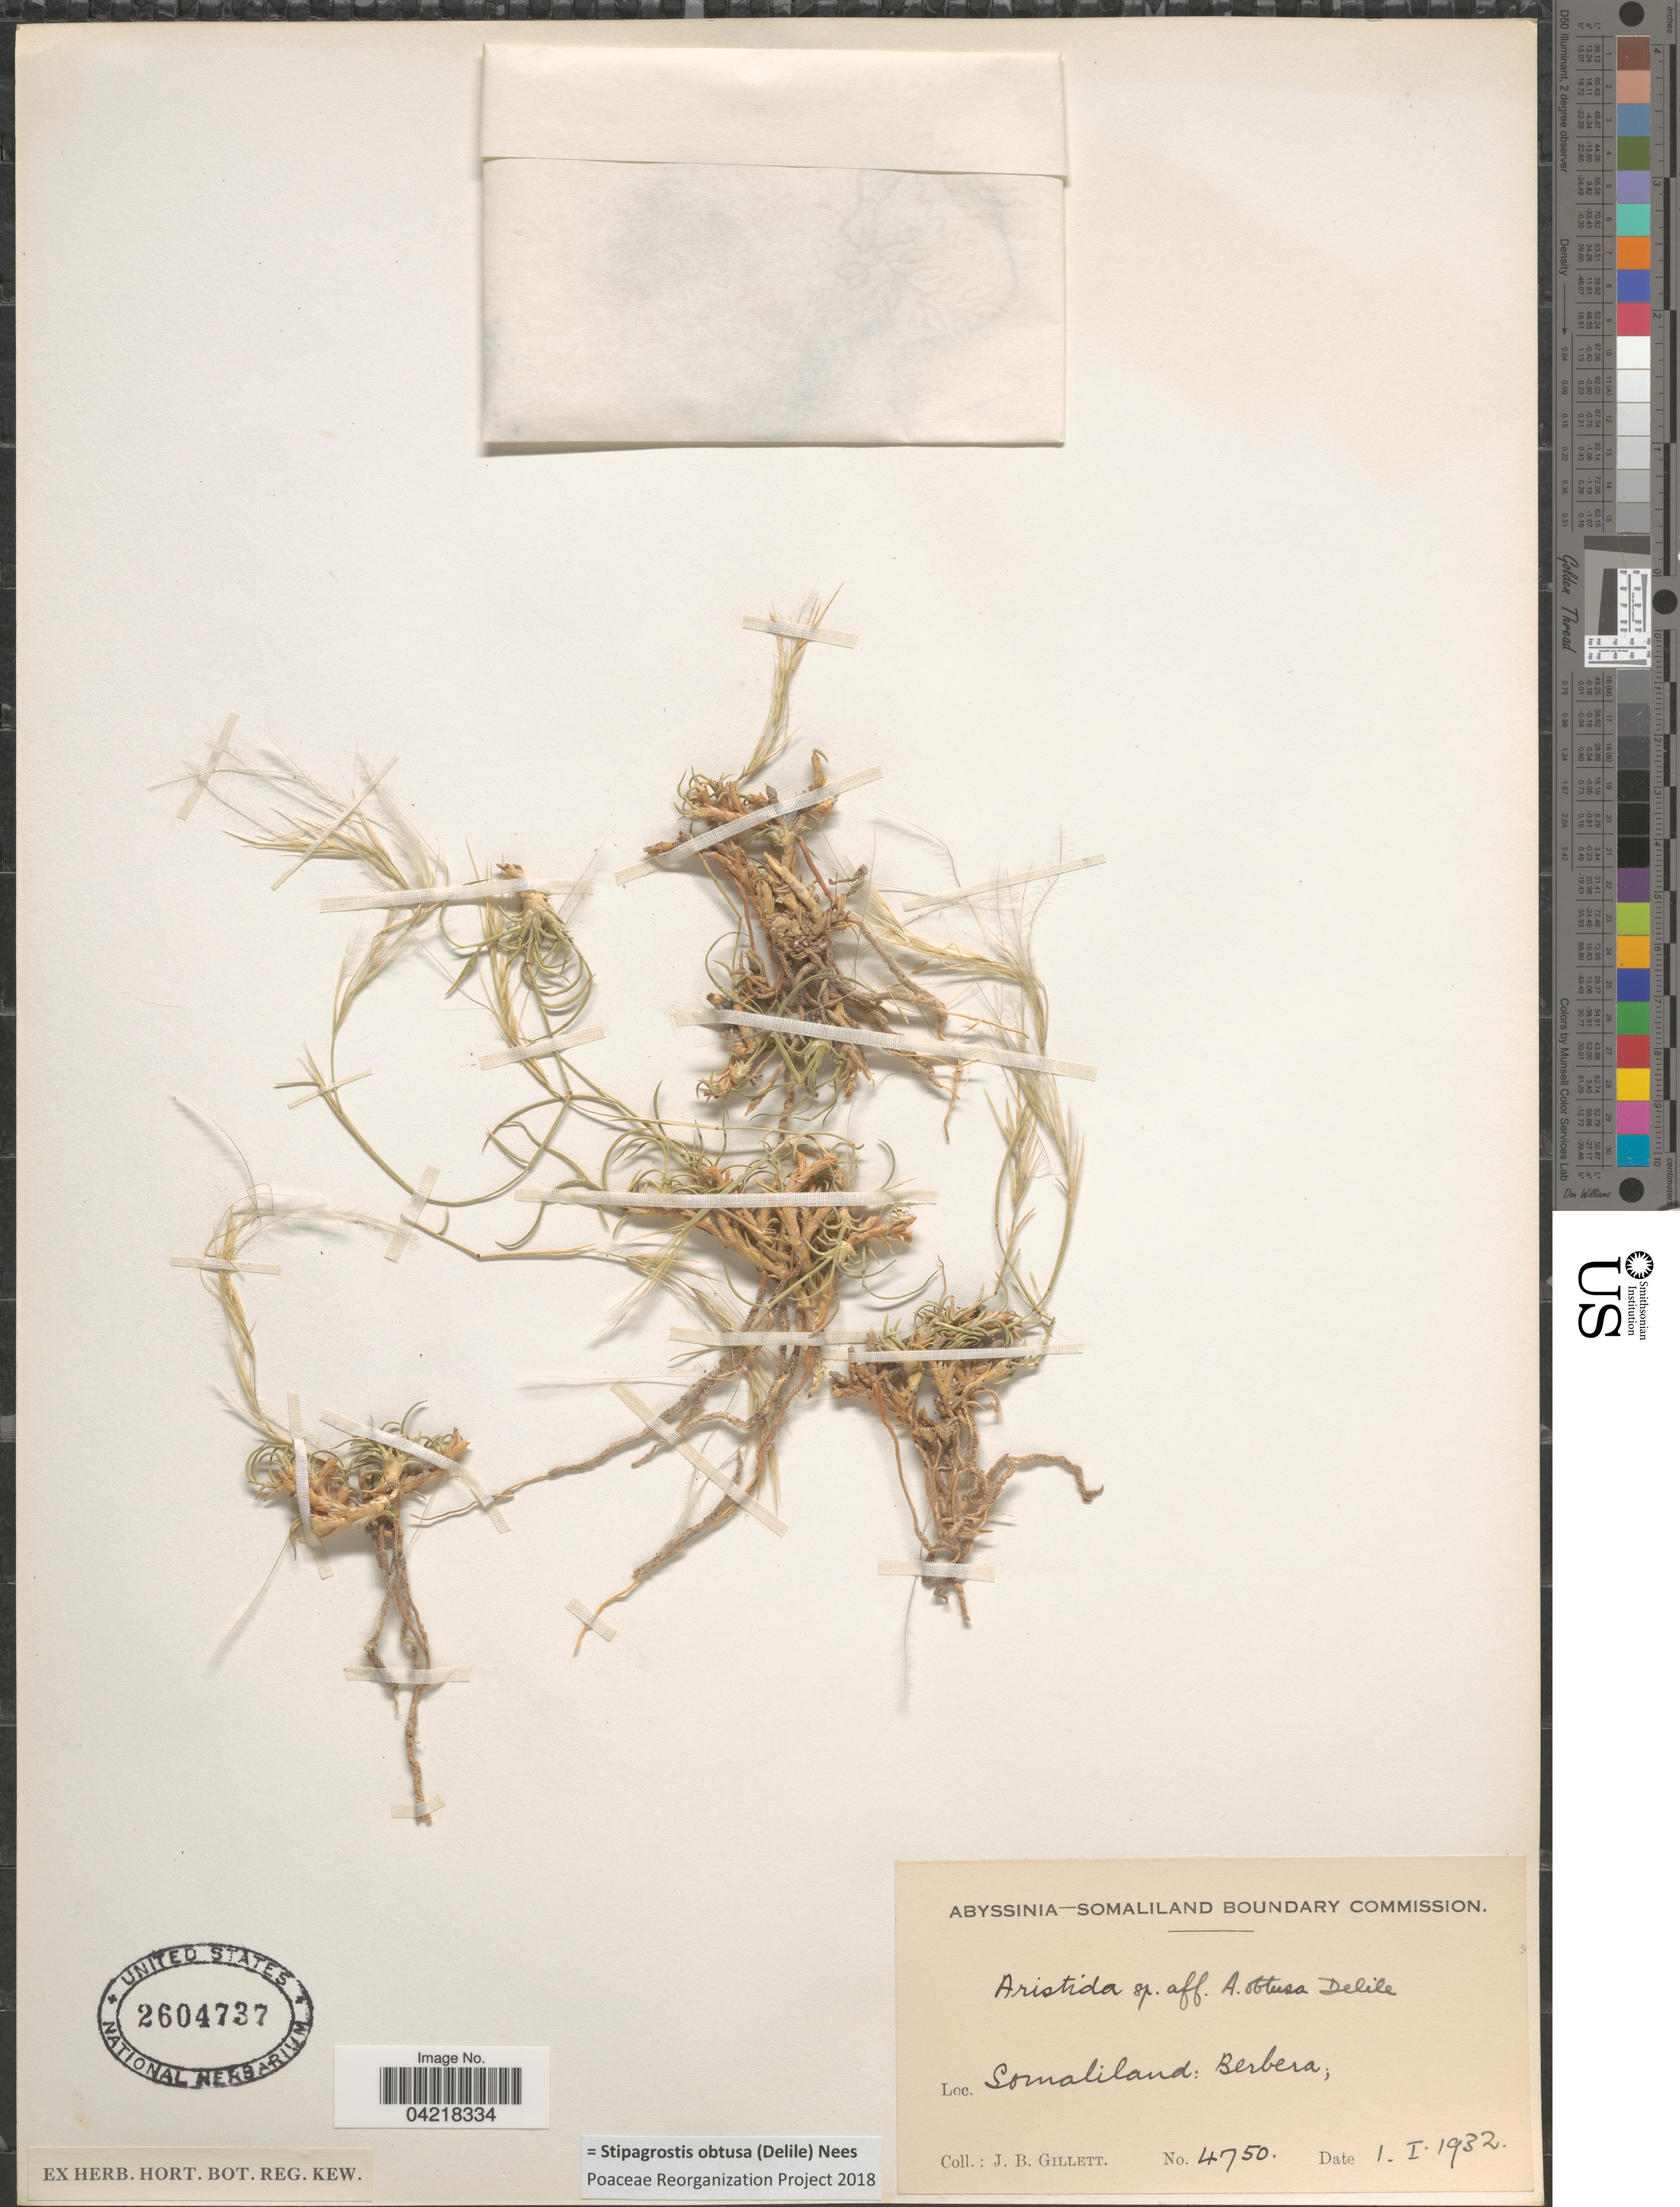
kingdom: Plantae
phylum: Tracheophyta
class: Liliopsida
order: Poales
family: Poaceae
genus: Stipagrostis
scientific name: Stipagrostis obtusa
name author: (Delile) Nees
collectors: J. B. Gillett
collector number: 4750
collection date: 1932-01-01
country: Ethiopia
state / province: Somali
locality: Abyssinia-Somaliland Boundary Commission. Somaliland: Berbera.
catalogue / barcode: US 2604737